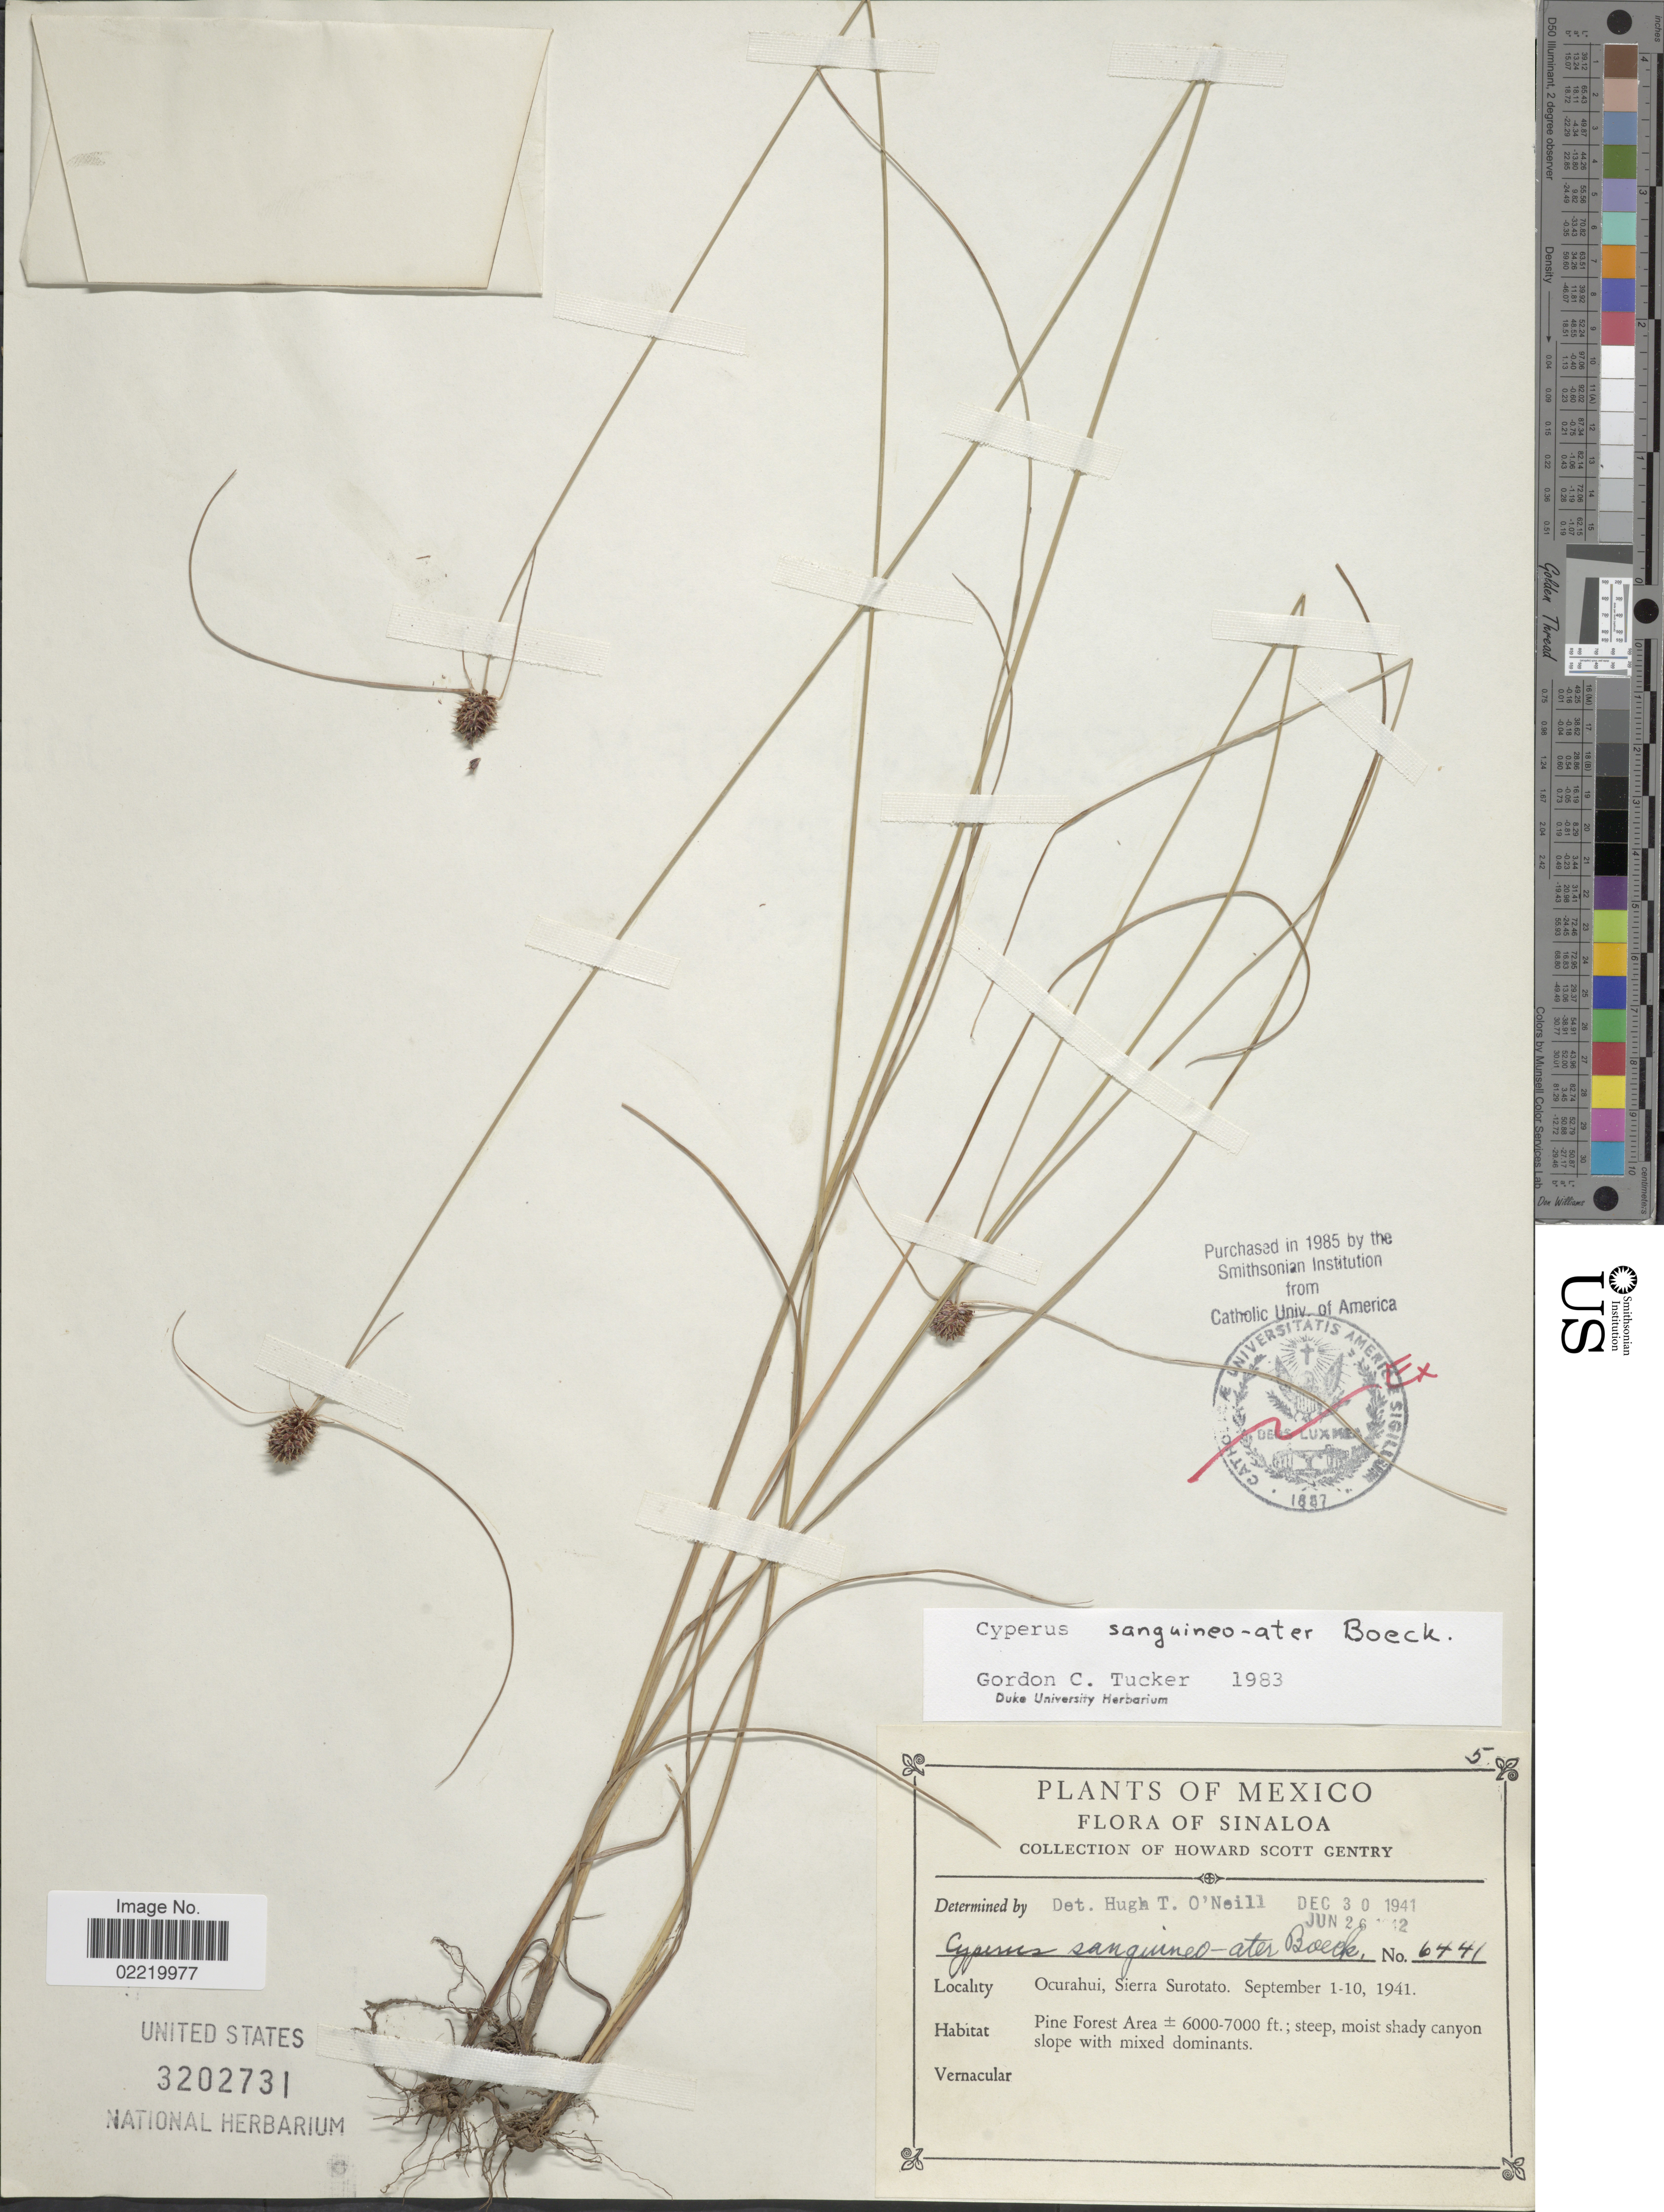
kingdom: Plantae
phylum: Tracheophyta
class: Liliopsida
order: Poales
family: Cyperaceae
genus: Cyperus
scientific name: Cyperus sanguineoater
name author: Boeckeler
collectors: H. S. Gentry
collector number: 6441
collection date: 1941-09-01/1941-09-10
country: Mexico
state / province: Sinaloa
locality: Ocurahui, Sierra Surotato, pine forest area, steep, moist shady canyon slope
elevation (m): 1829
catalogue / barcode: US 3202731